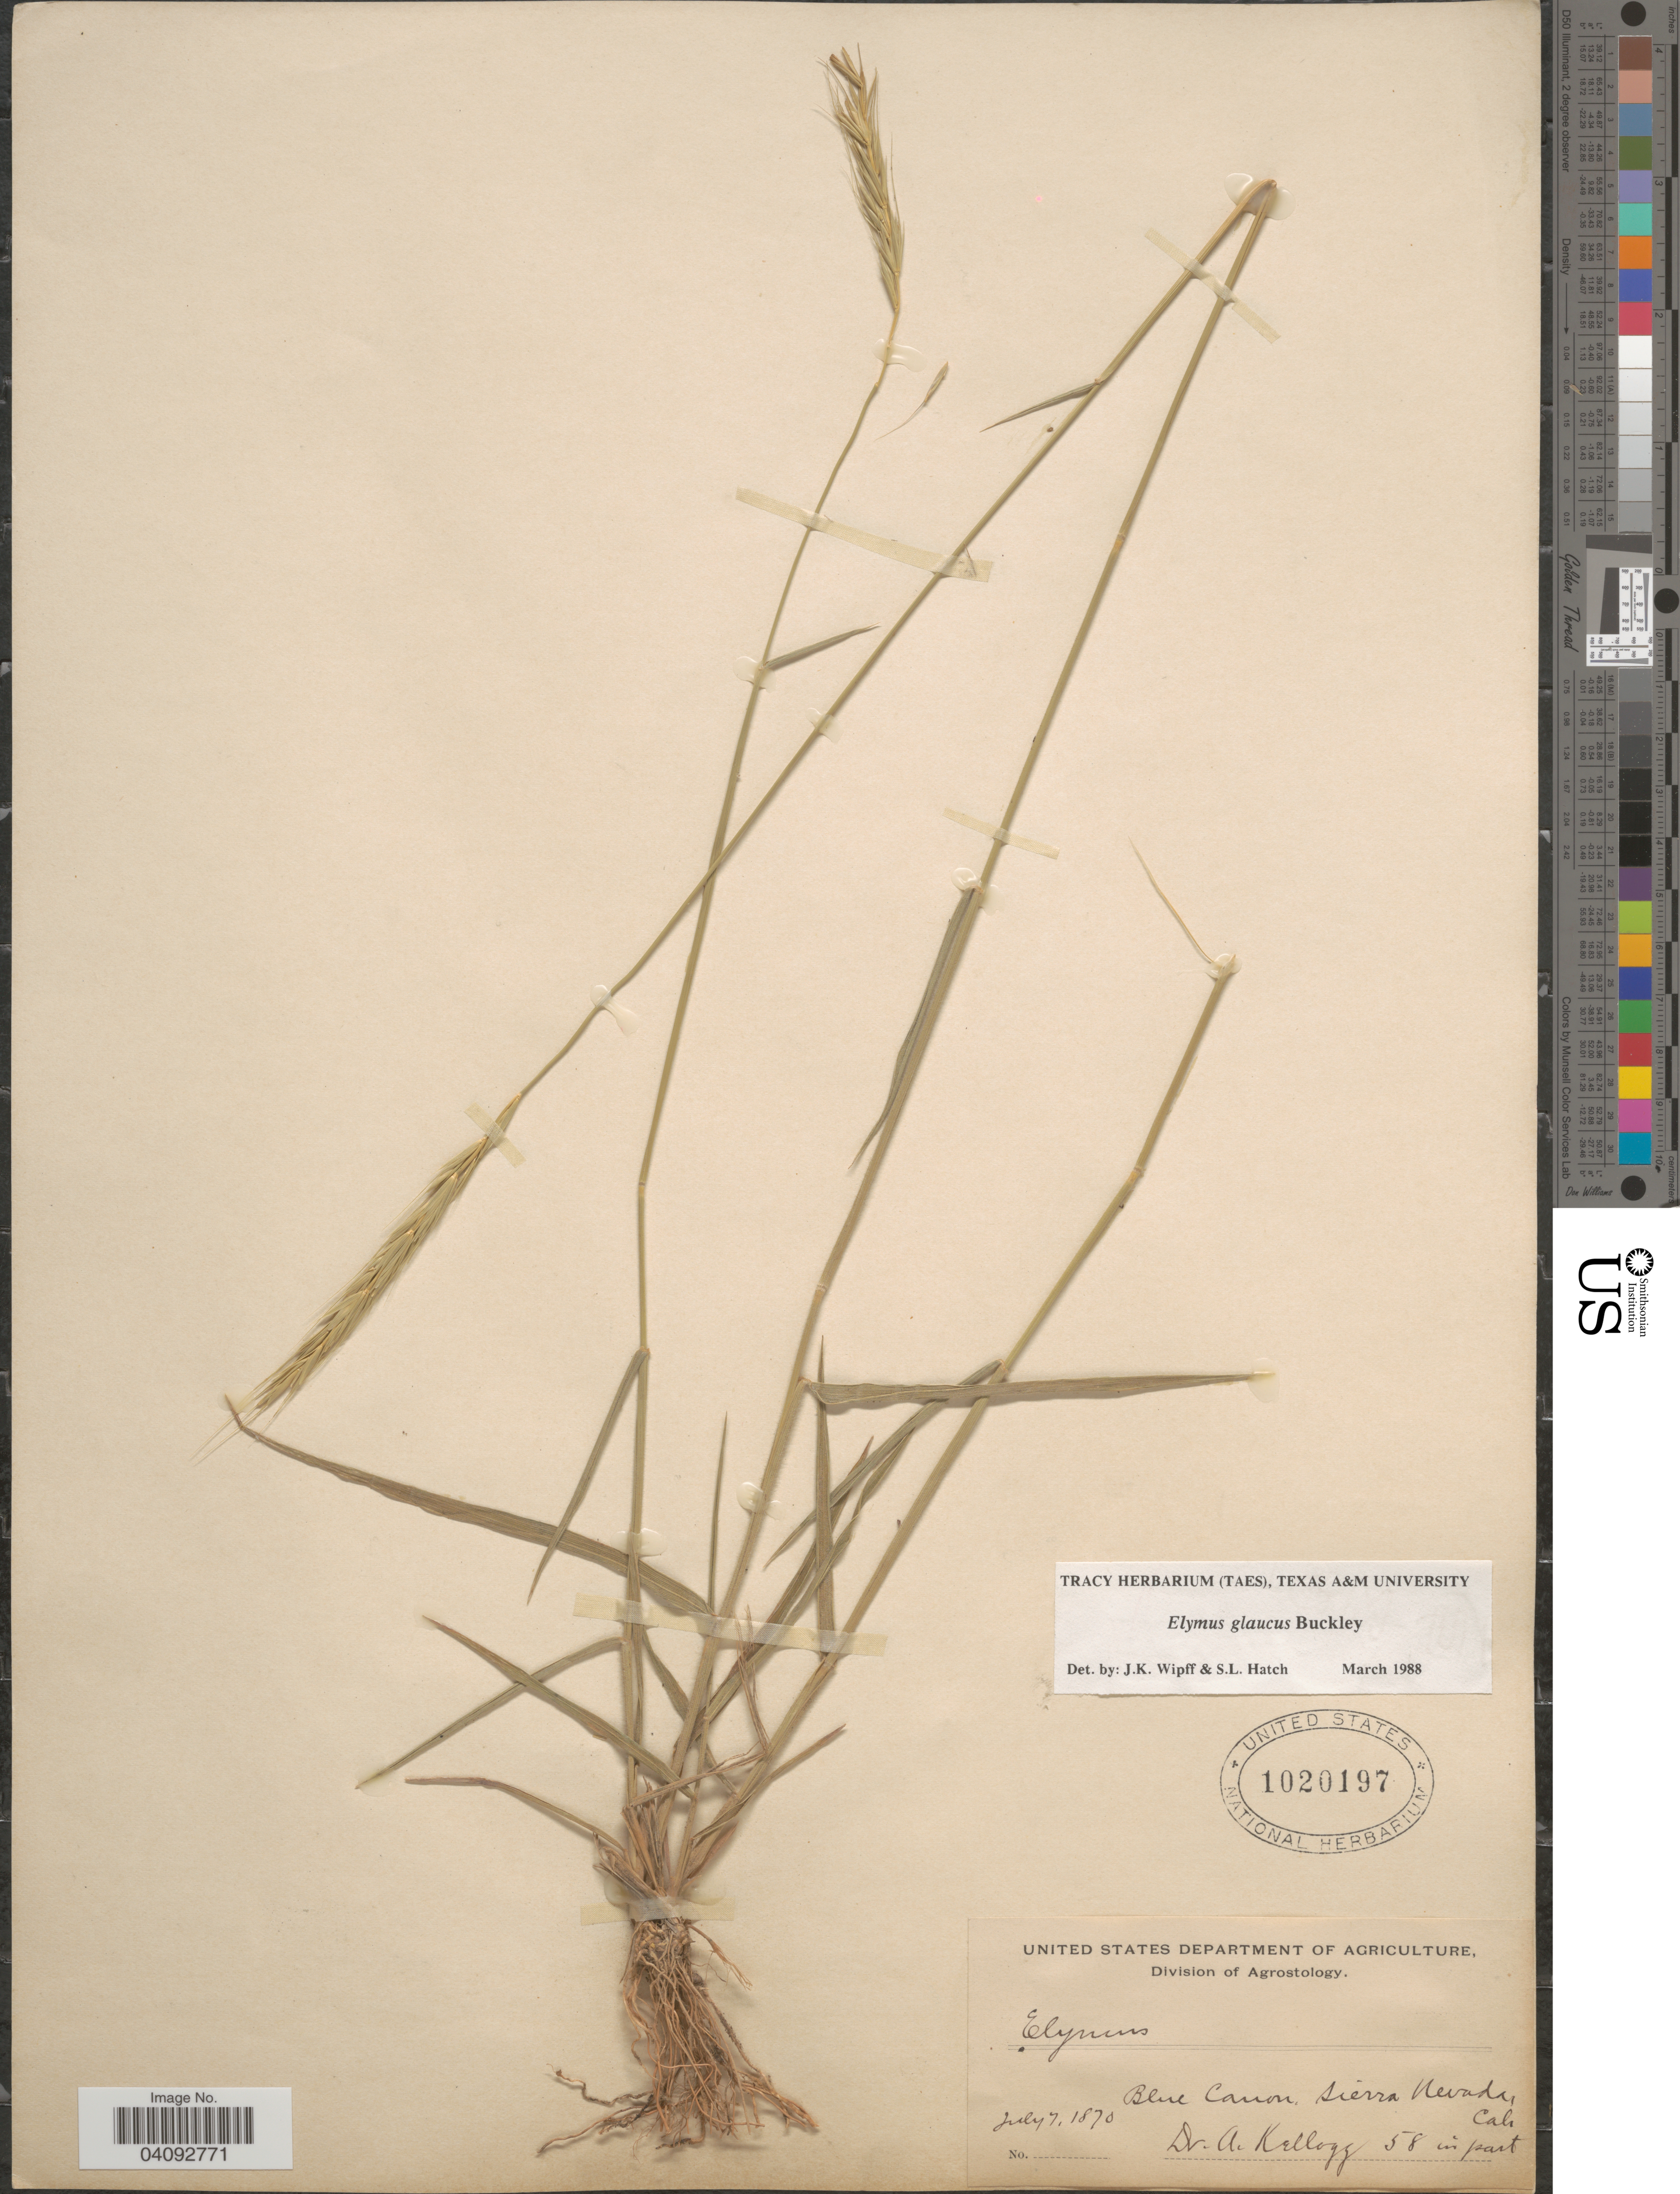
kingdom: Plantae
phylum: Tracheophyta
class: Liliopsida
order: Poales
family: Poaceae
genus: Elymus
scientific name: Elymus glaucus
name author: Buckley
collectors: A. Kellogg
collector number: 58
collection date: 1870-07-07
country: United States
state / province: California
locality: Blue Canon, Sierra Nevada.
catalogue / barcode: US 1020197